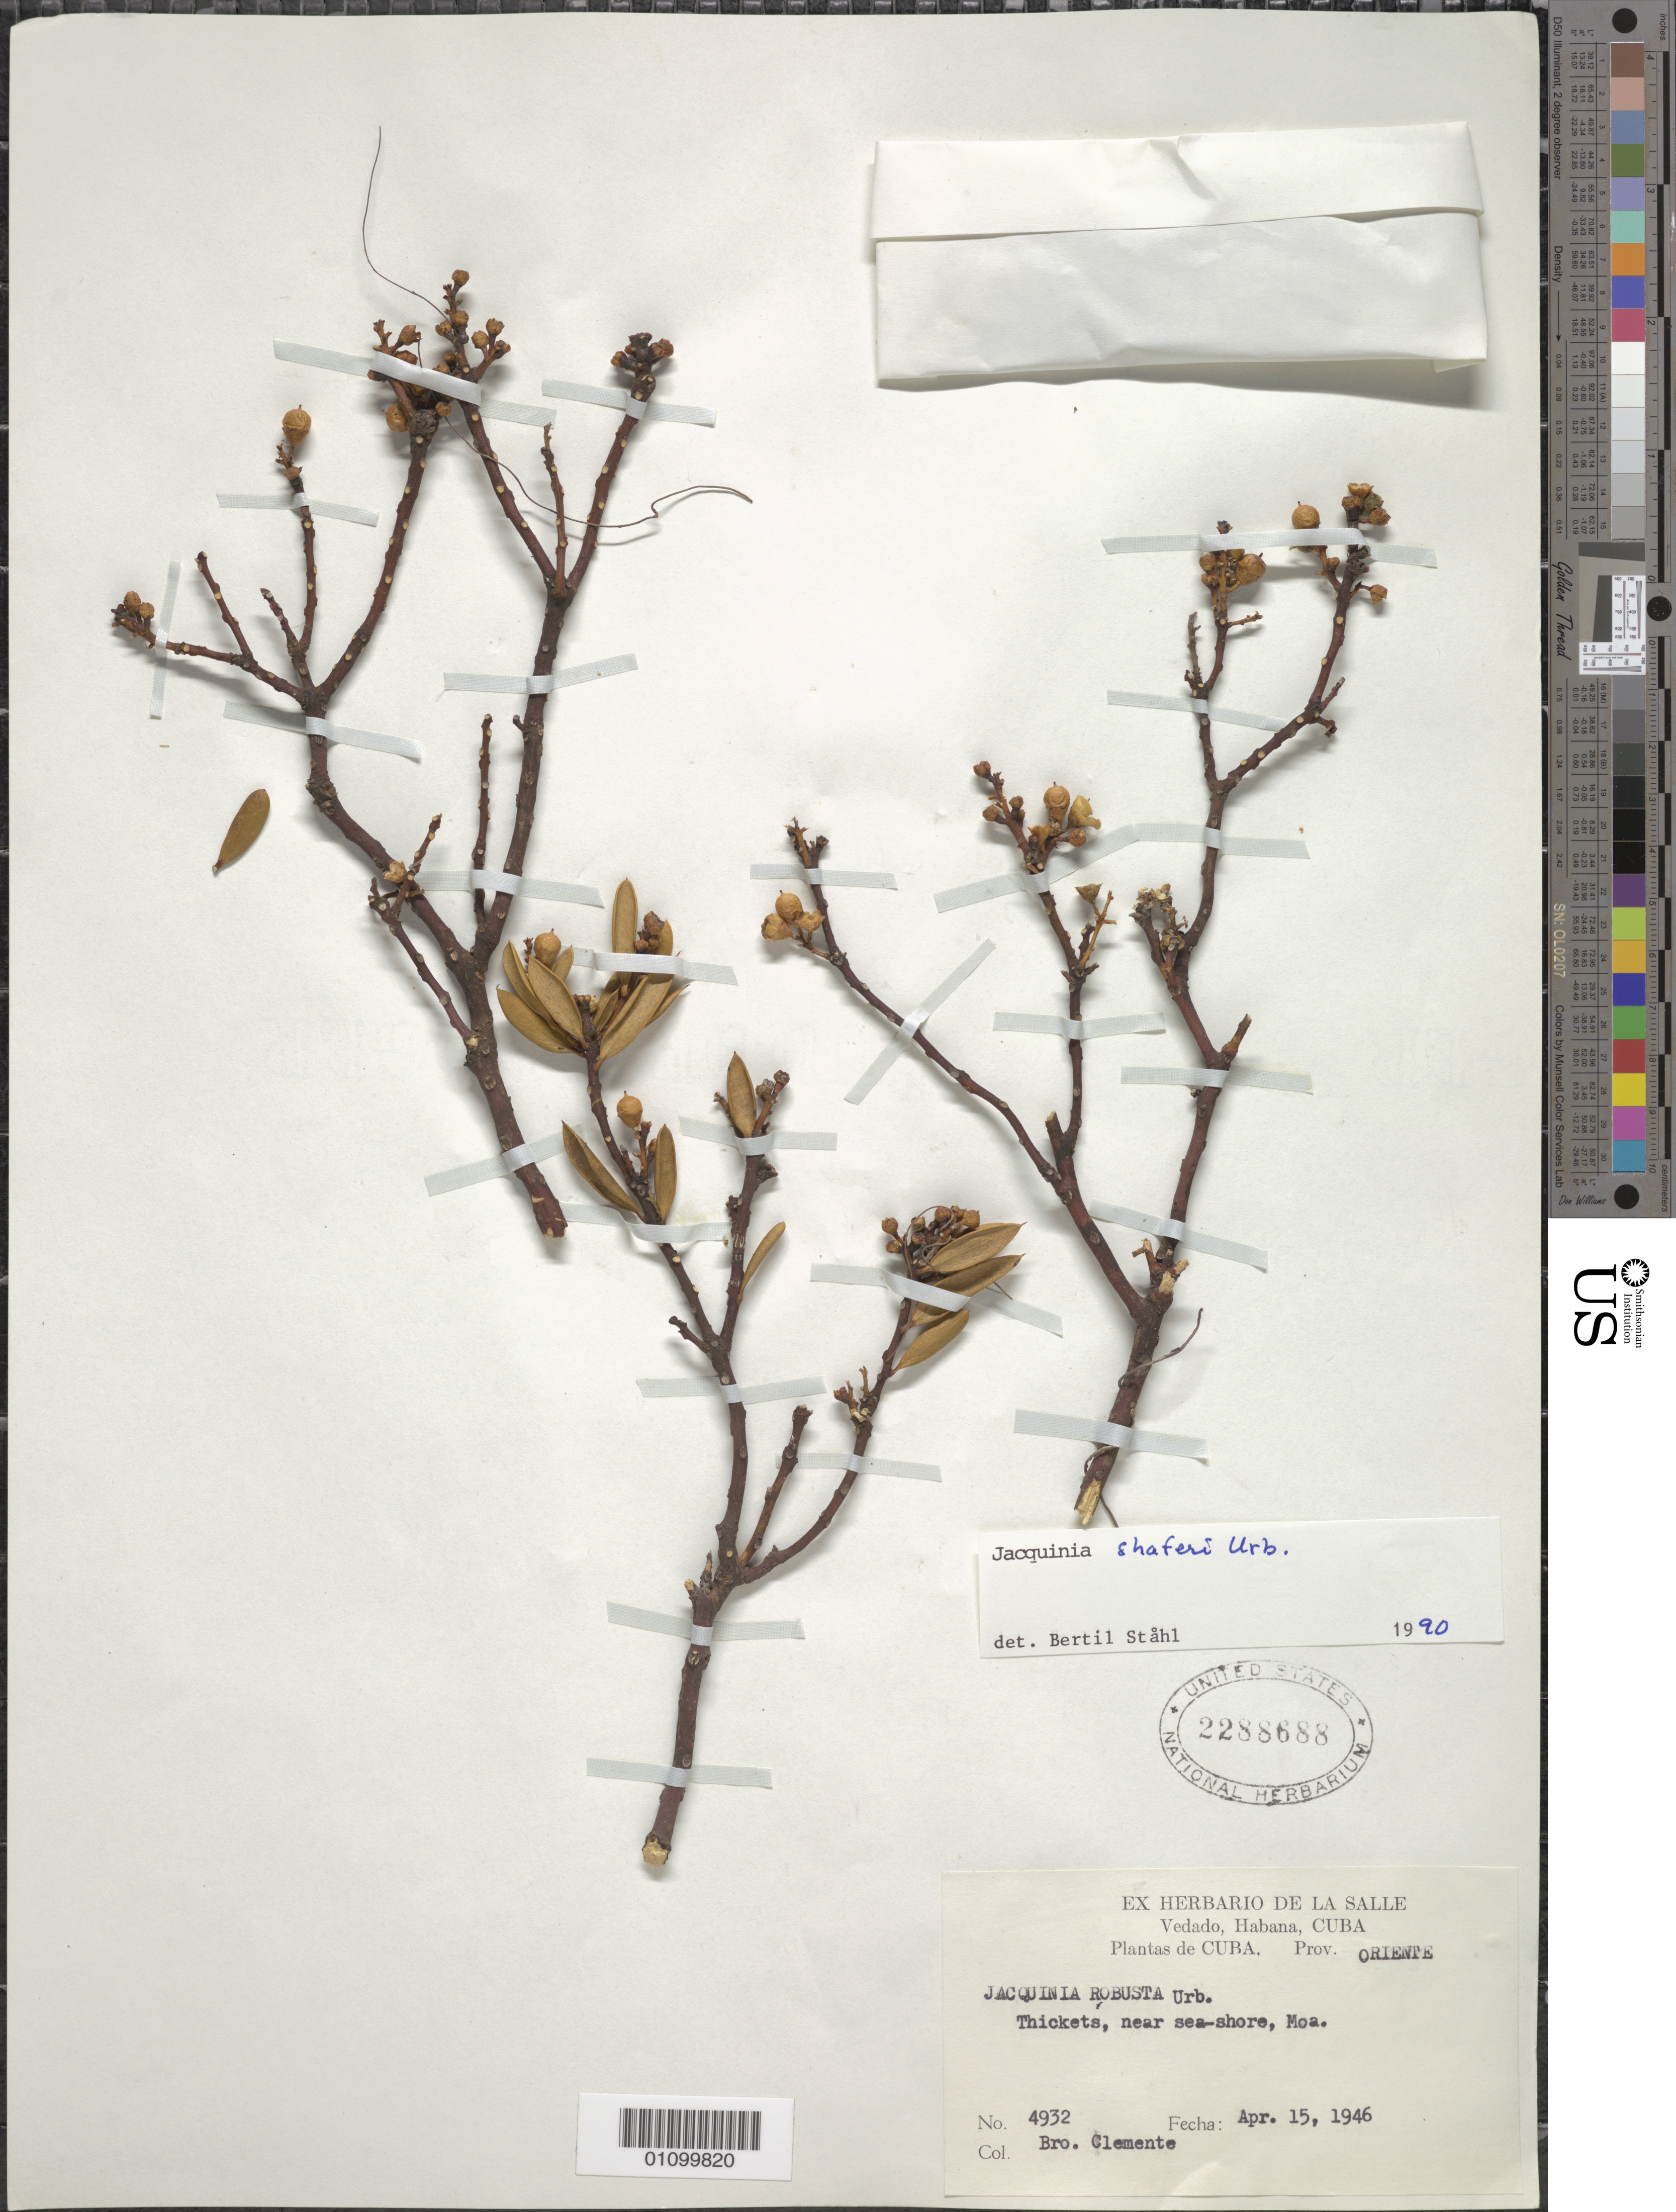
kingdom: Plantae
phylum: Tracheophyta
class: Magnoliopsida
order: Ericales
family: Primulaceae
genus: Jacquinia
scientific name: Jacquinia shaferi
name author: Urb.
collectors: Bro. Clemente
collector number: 4932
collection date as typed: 15 Apr 1946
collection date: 1946-04-15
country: Cuba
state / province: Holguín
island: Cuba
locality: Thickets, near sea shore, Moa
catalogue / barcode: US 2288688